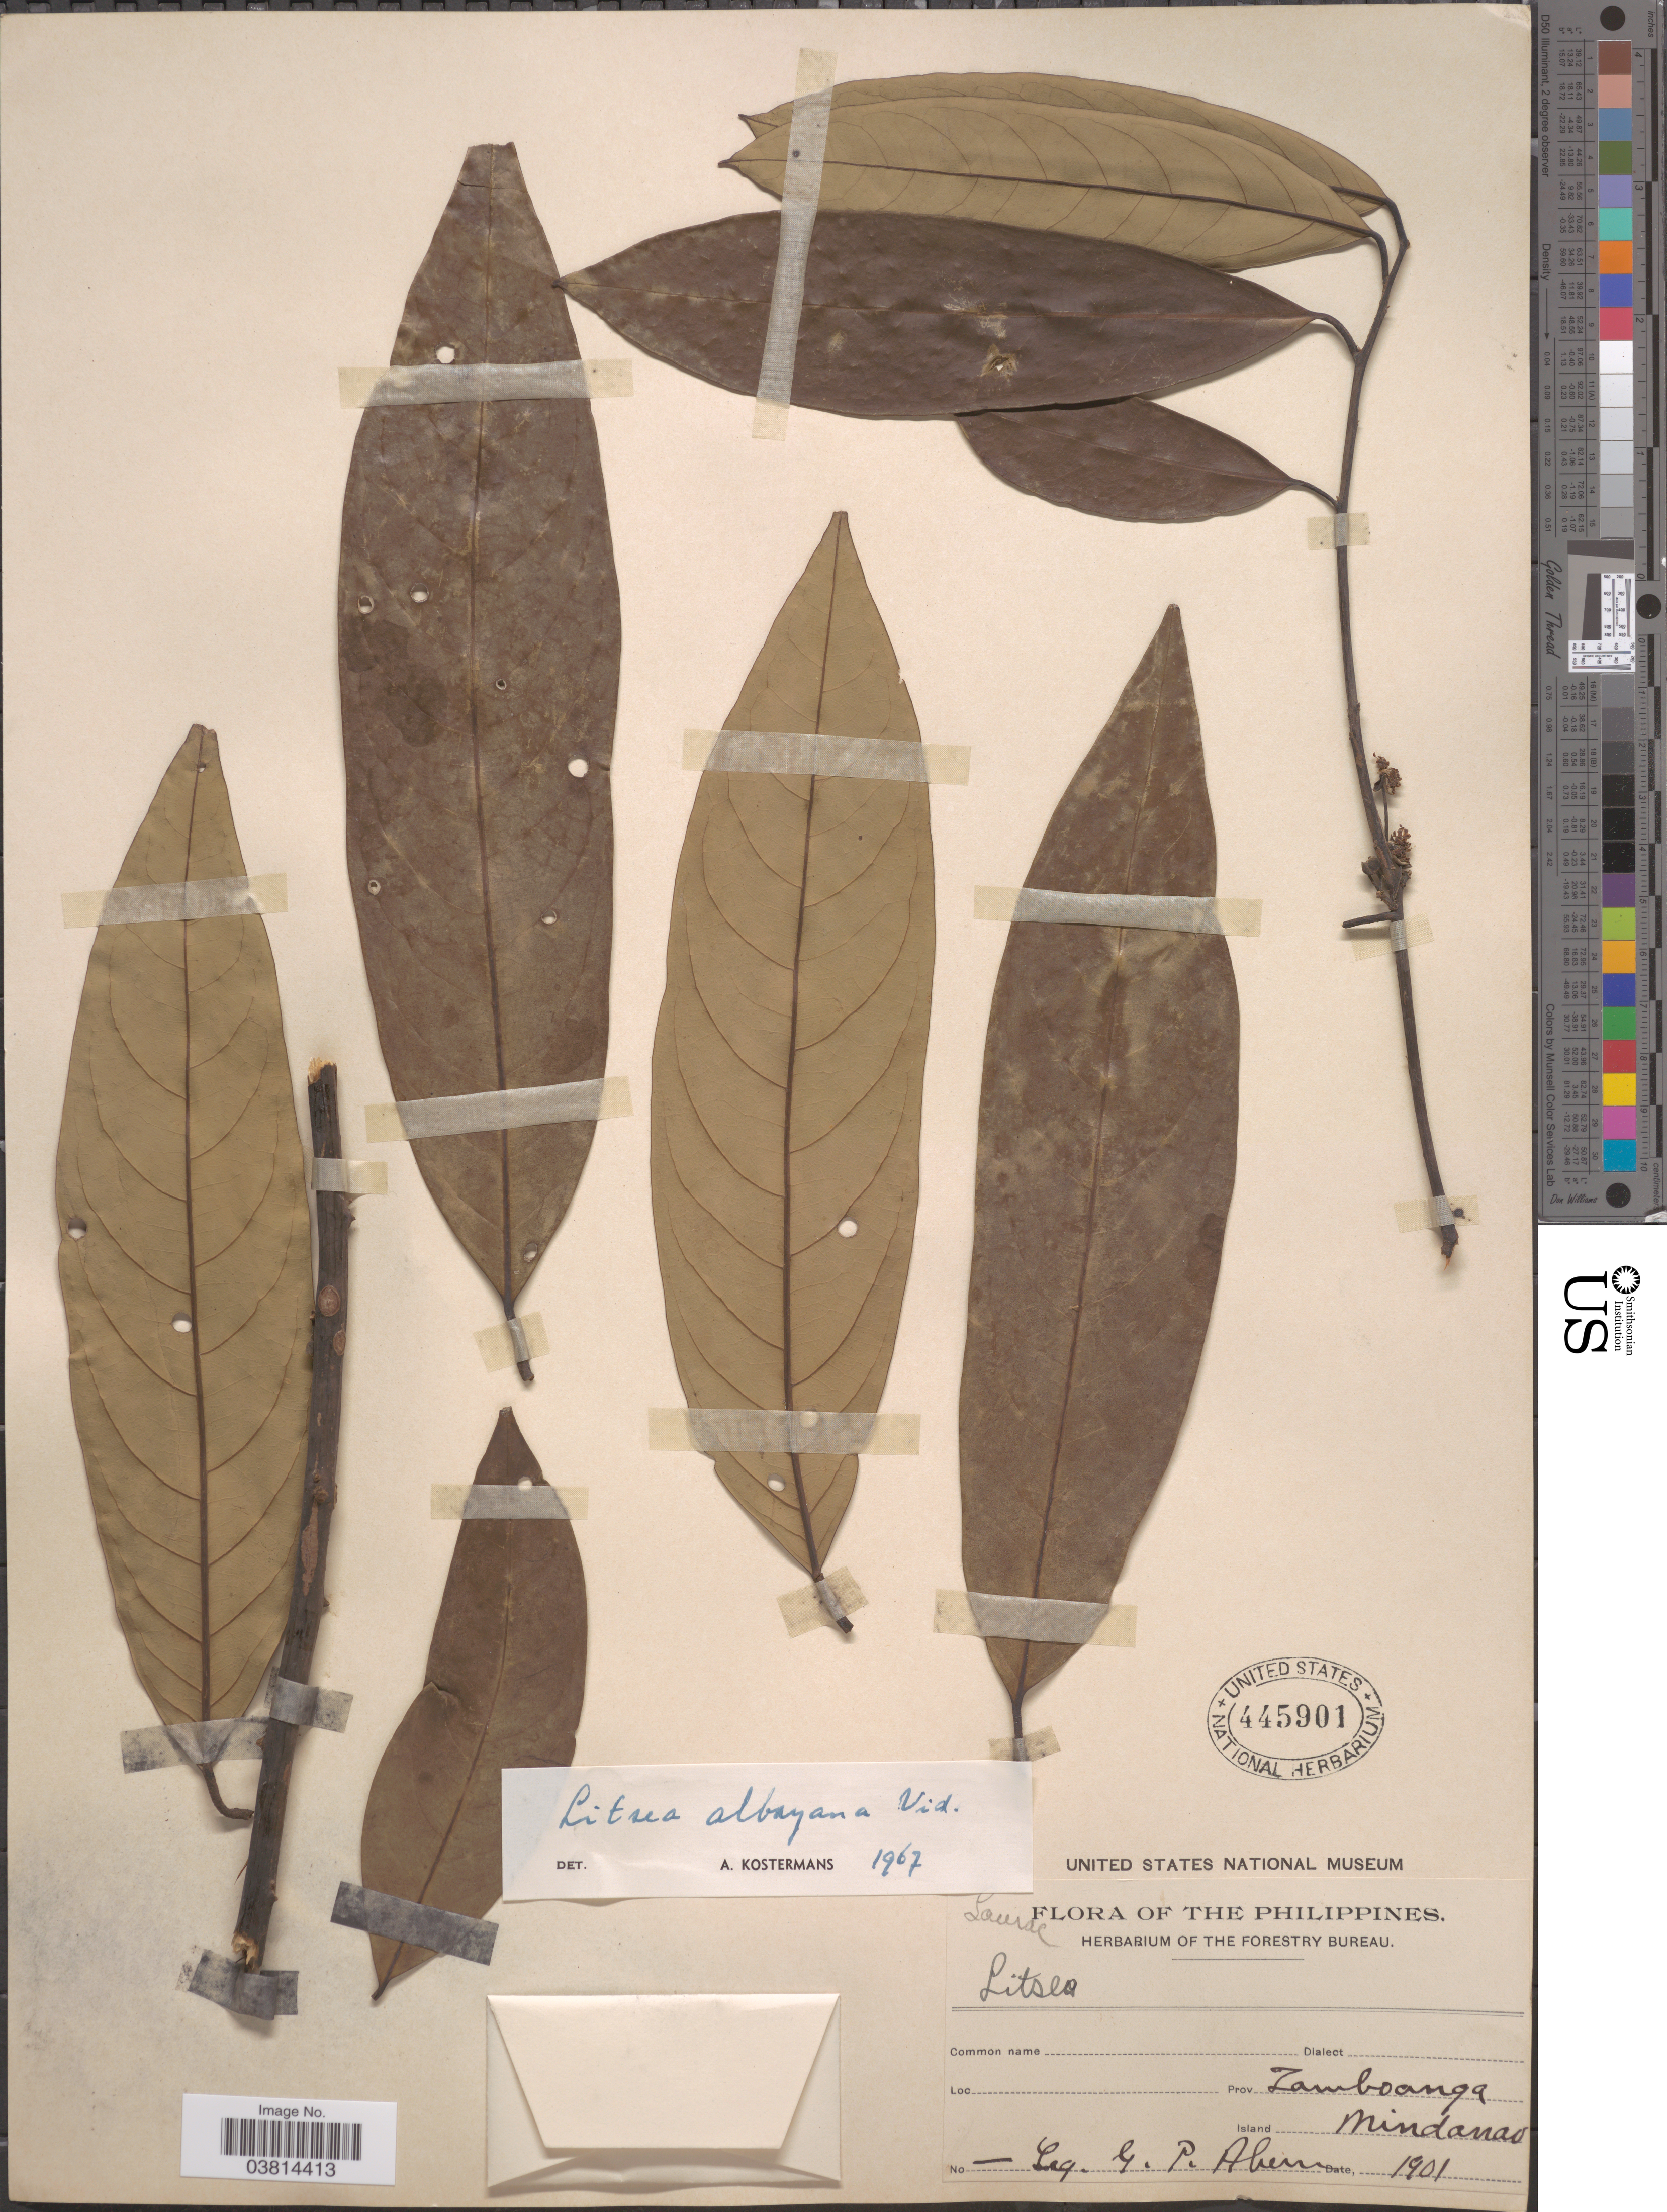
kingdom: Plantae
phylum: Tracheophyta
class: Magnoliopsida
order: Laurales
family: Lauraceae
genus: Litsea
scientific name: Litsea albayana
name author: S. Vidal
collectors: G. Ahern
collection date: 1901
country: Philippines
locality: Prov. Zamboanga. Island Mindanao.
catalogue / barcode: US 445901